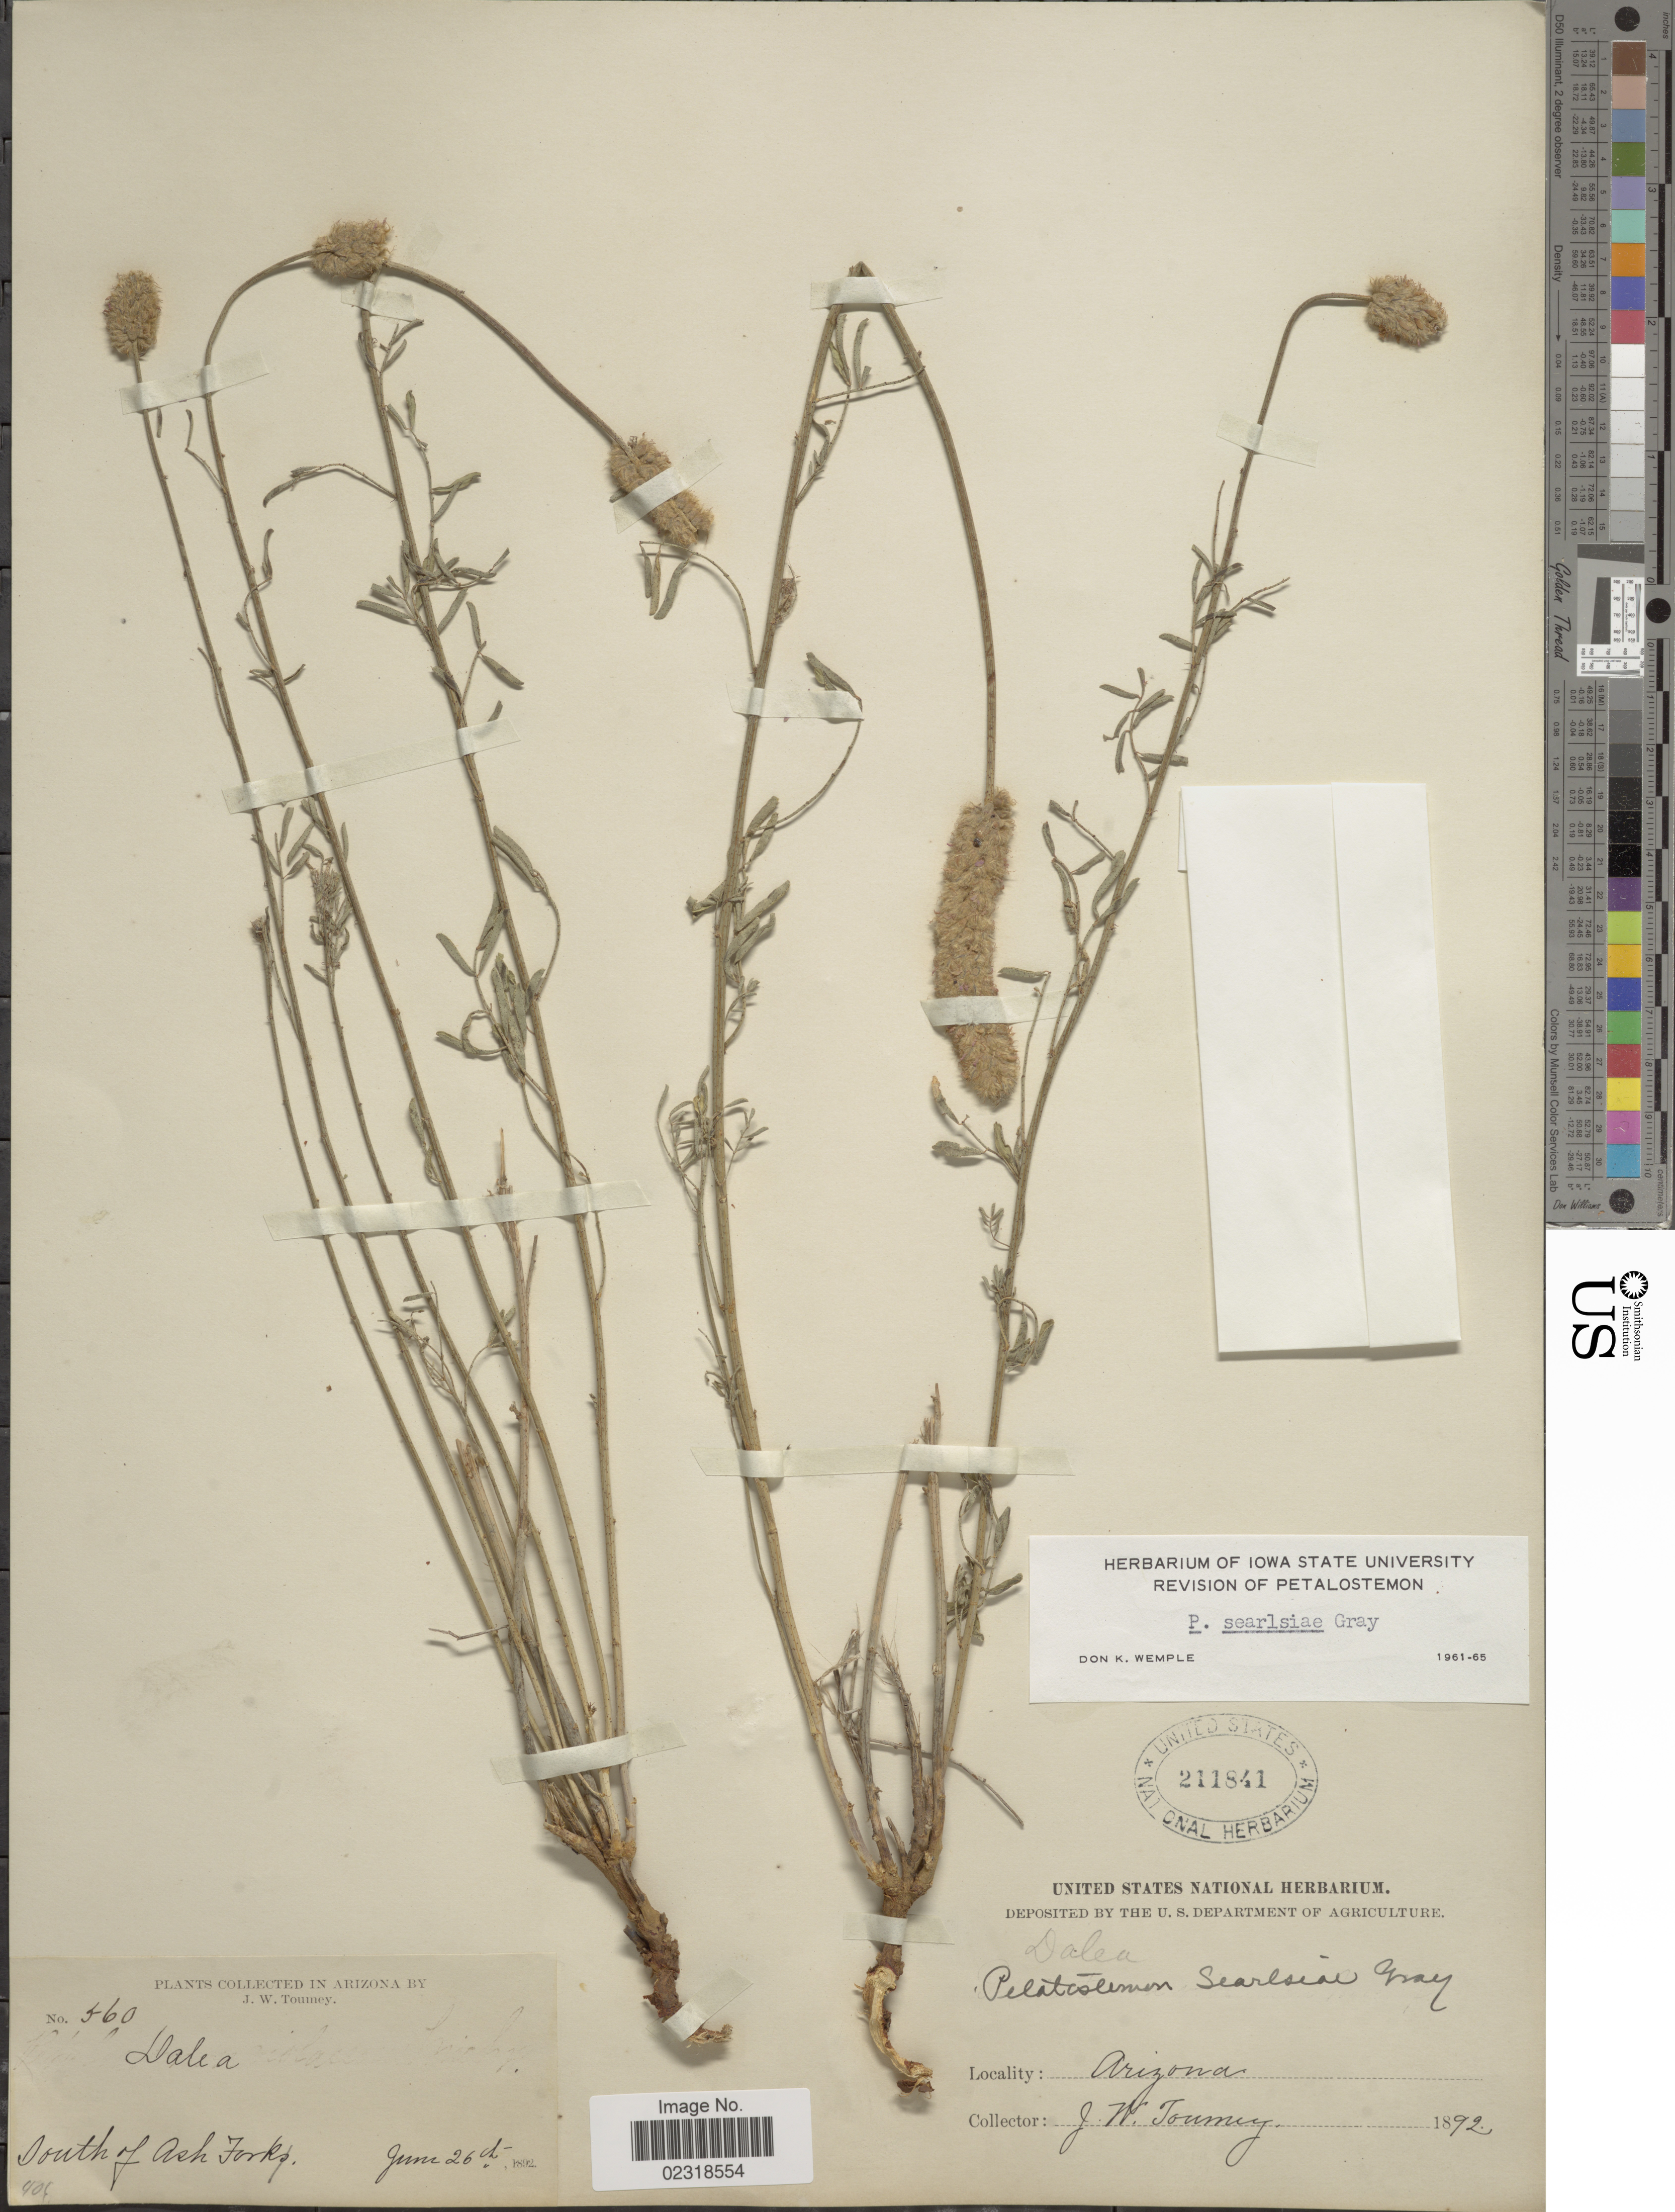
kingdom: Plantae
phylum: Tracheophyta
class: Magnoliopsida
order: Fabales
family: Fabaceae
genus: Dalea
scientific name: Dalea searlsiae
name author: (A. Gray) Barneby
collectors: J. W. Toumey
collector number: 560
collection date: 1892-06-26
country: United States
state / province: Arizona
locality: South of Ash Forks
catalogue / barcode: US 211841